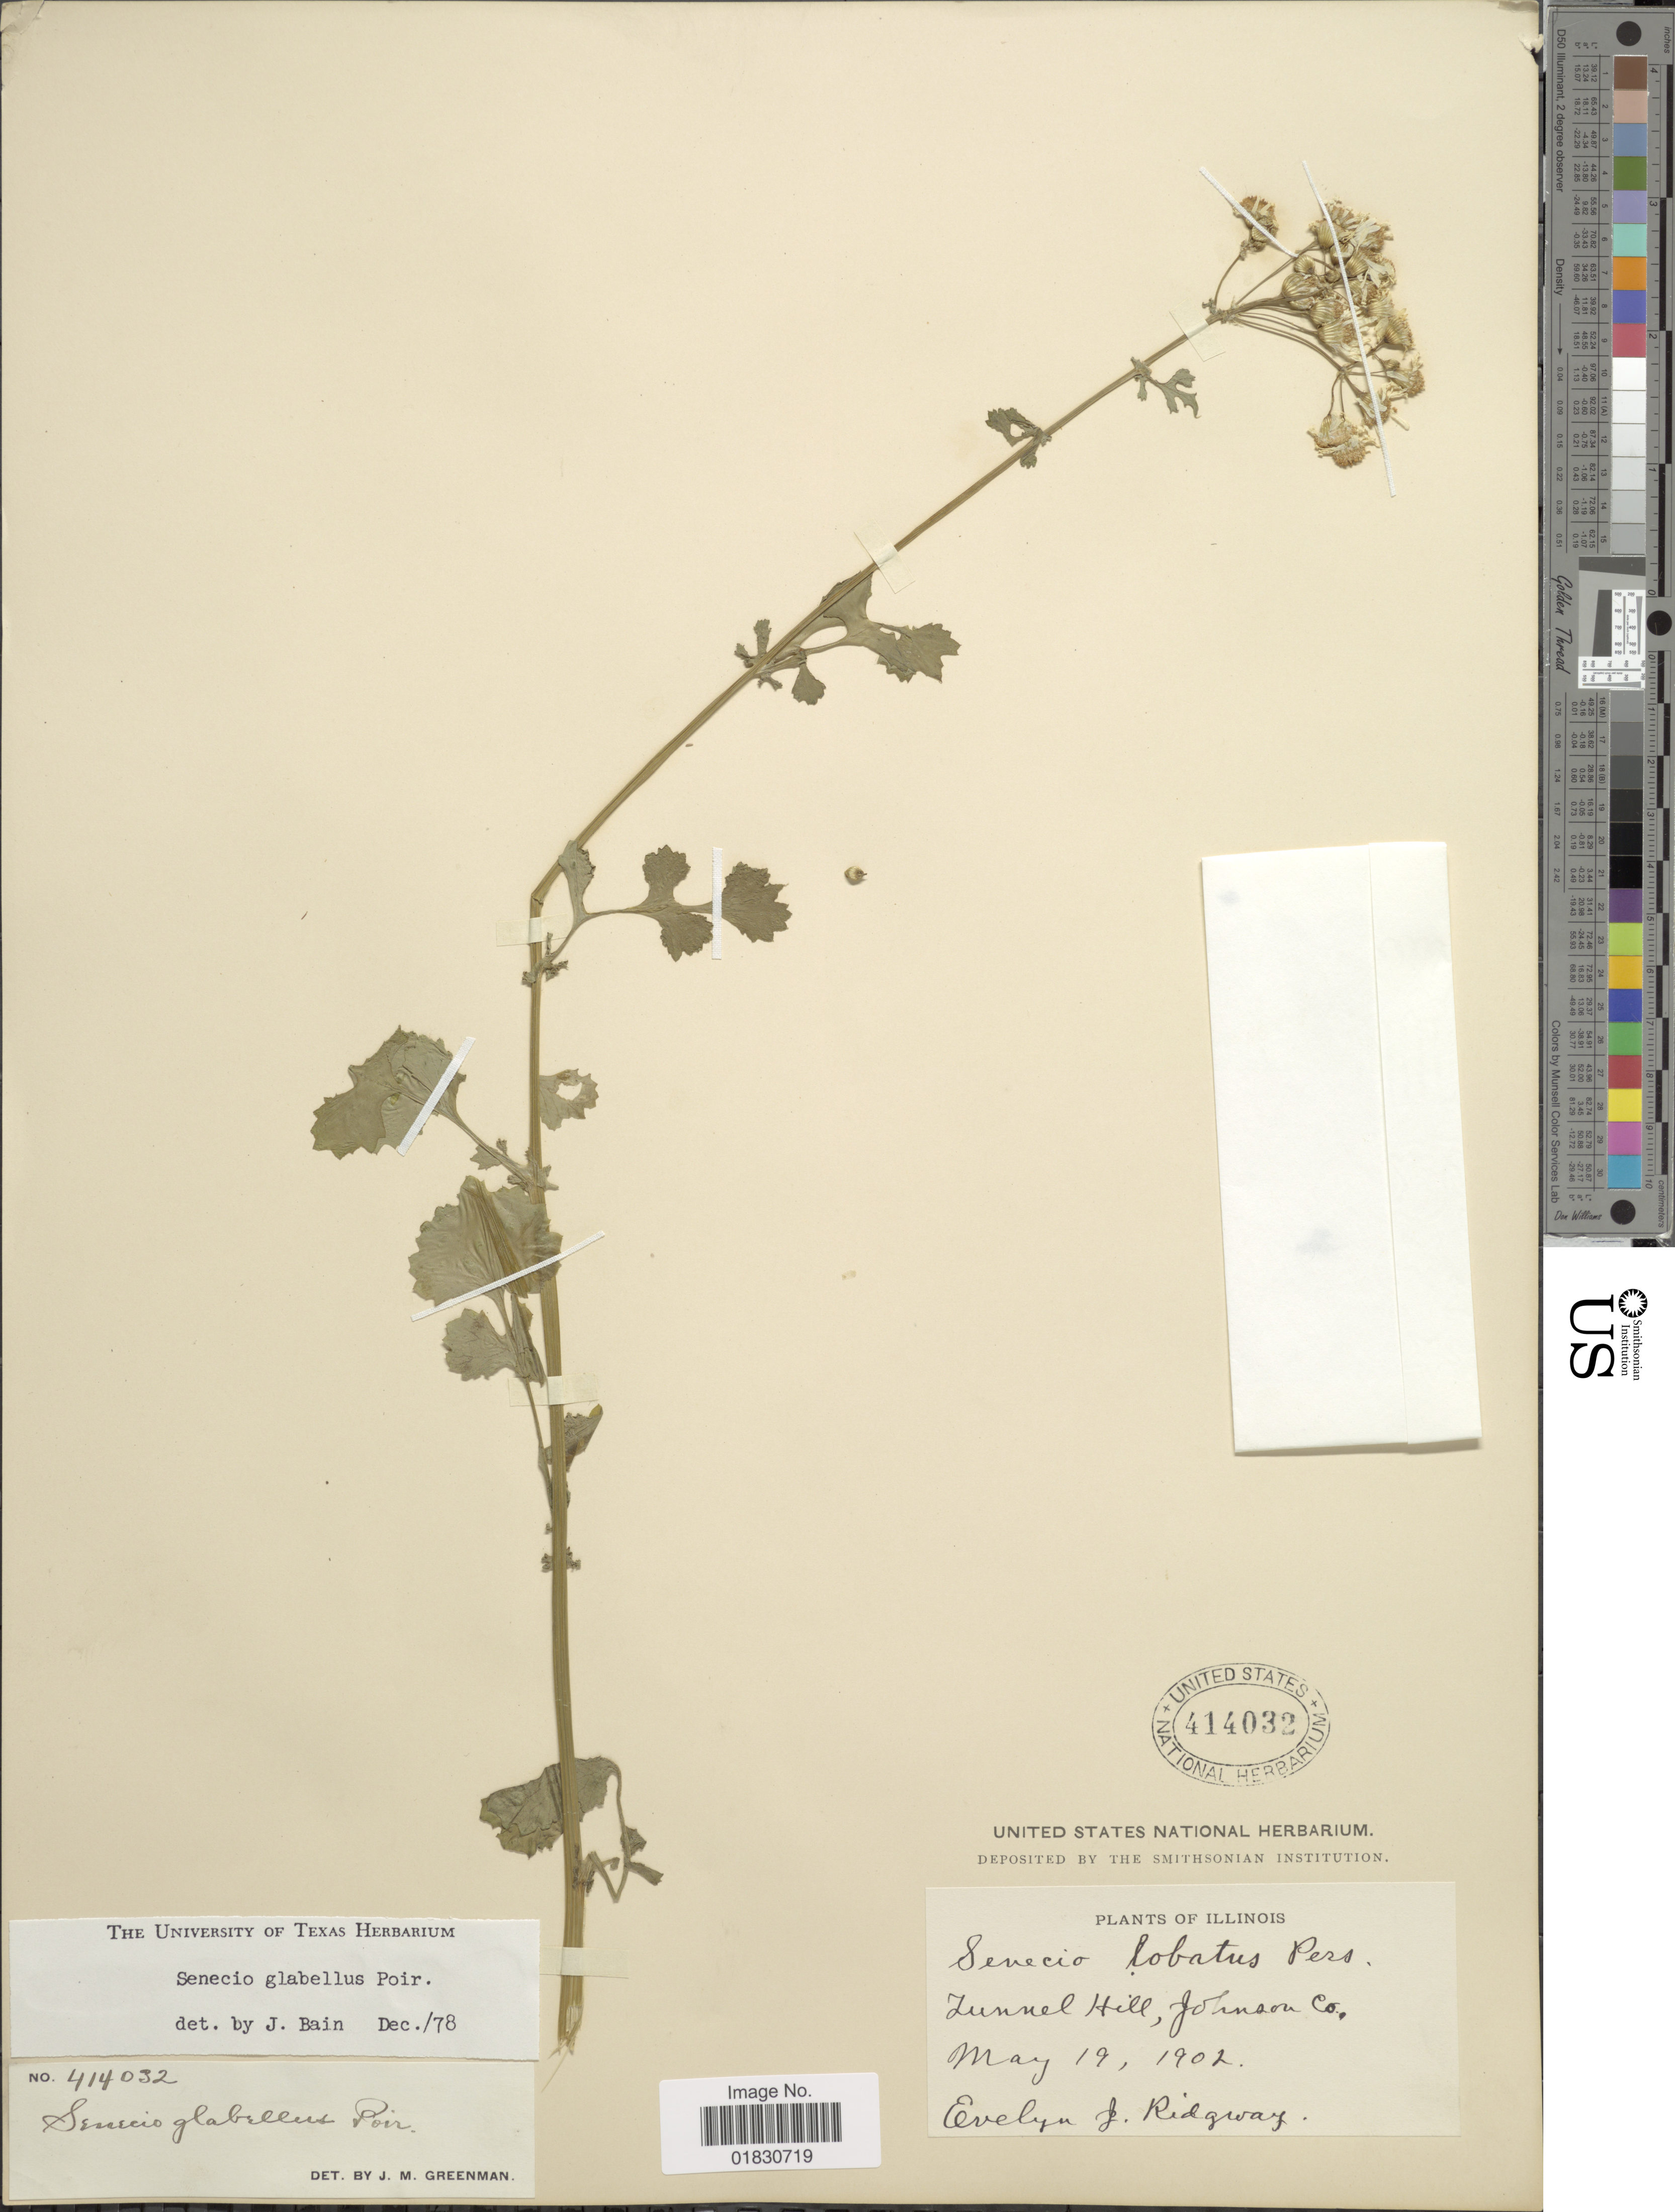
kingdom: Plantae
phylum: Tracheophyta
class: Magnoliopsida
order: Asterales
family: Asteraceae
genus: Packera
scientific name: Packera glabella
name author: (Poir.) C. Jeffrey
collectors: J. Ridgway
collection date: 1902-05-19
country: United States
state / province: Illinois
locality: Tunnel Hill, Johnson Co.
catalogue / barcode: US 414032